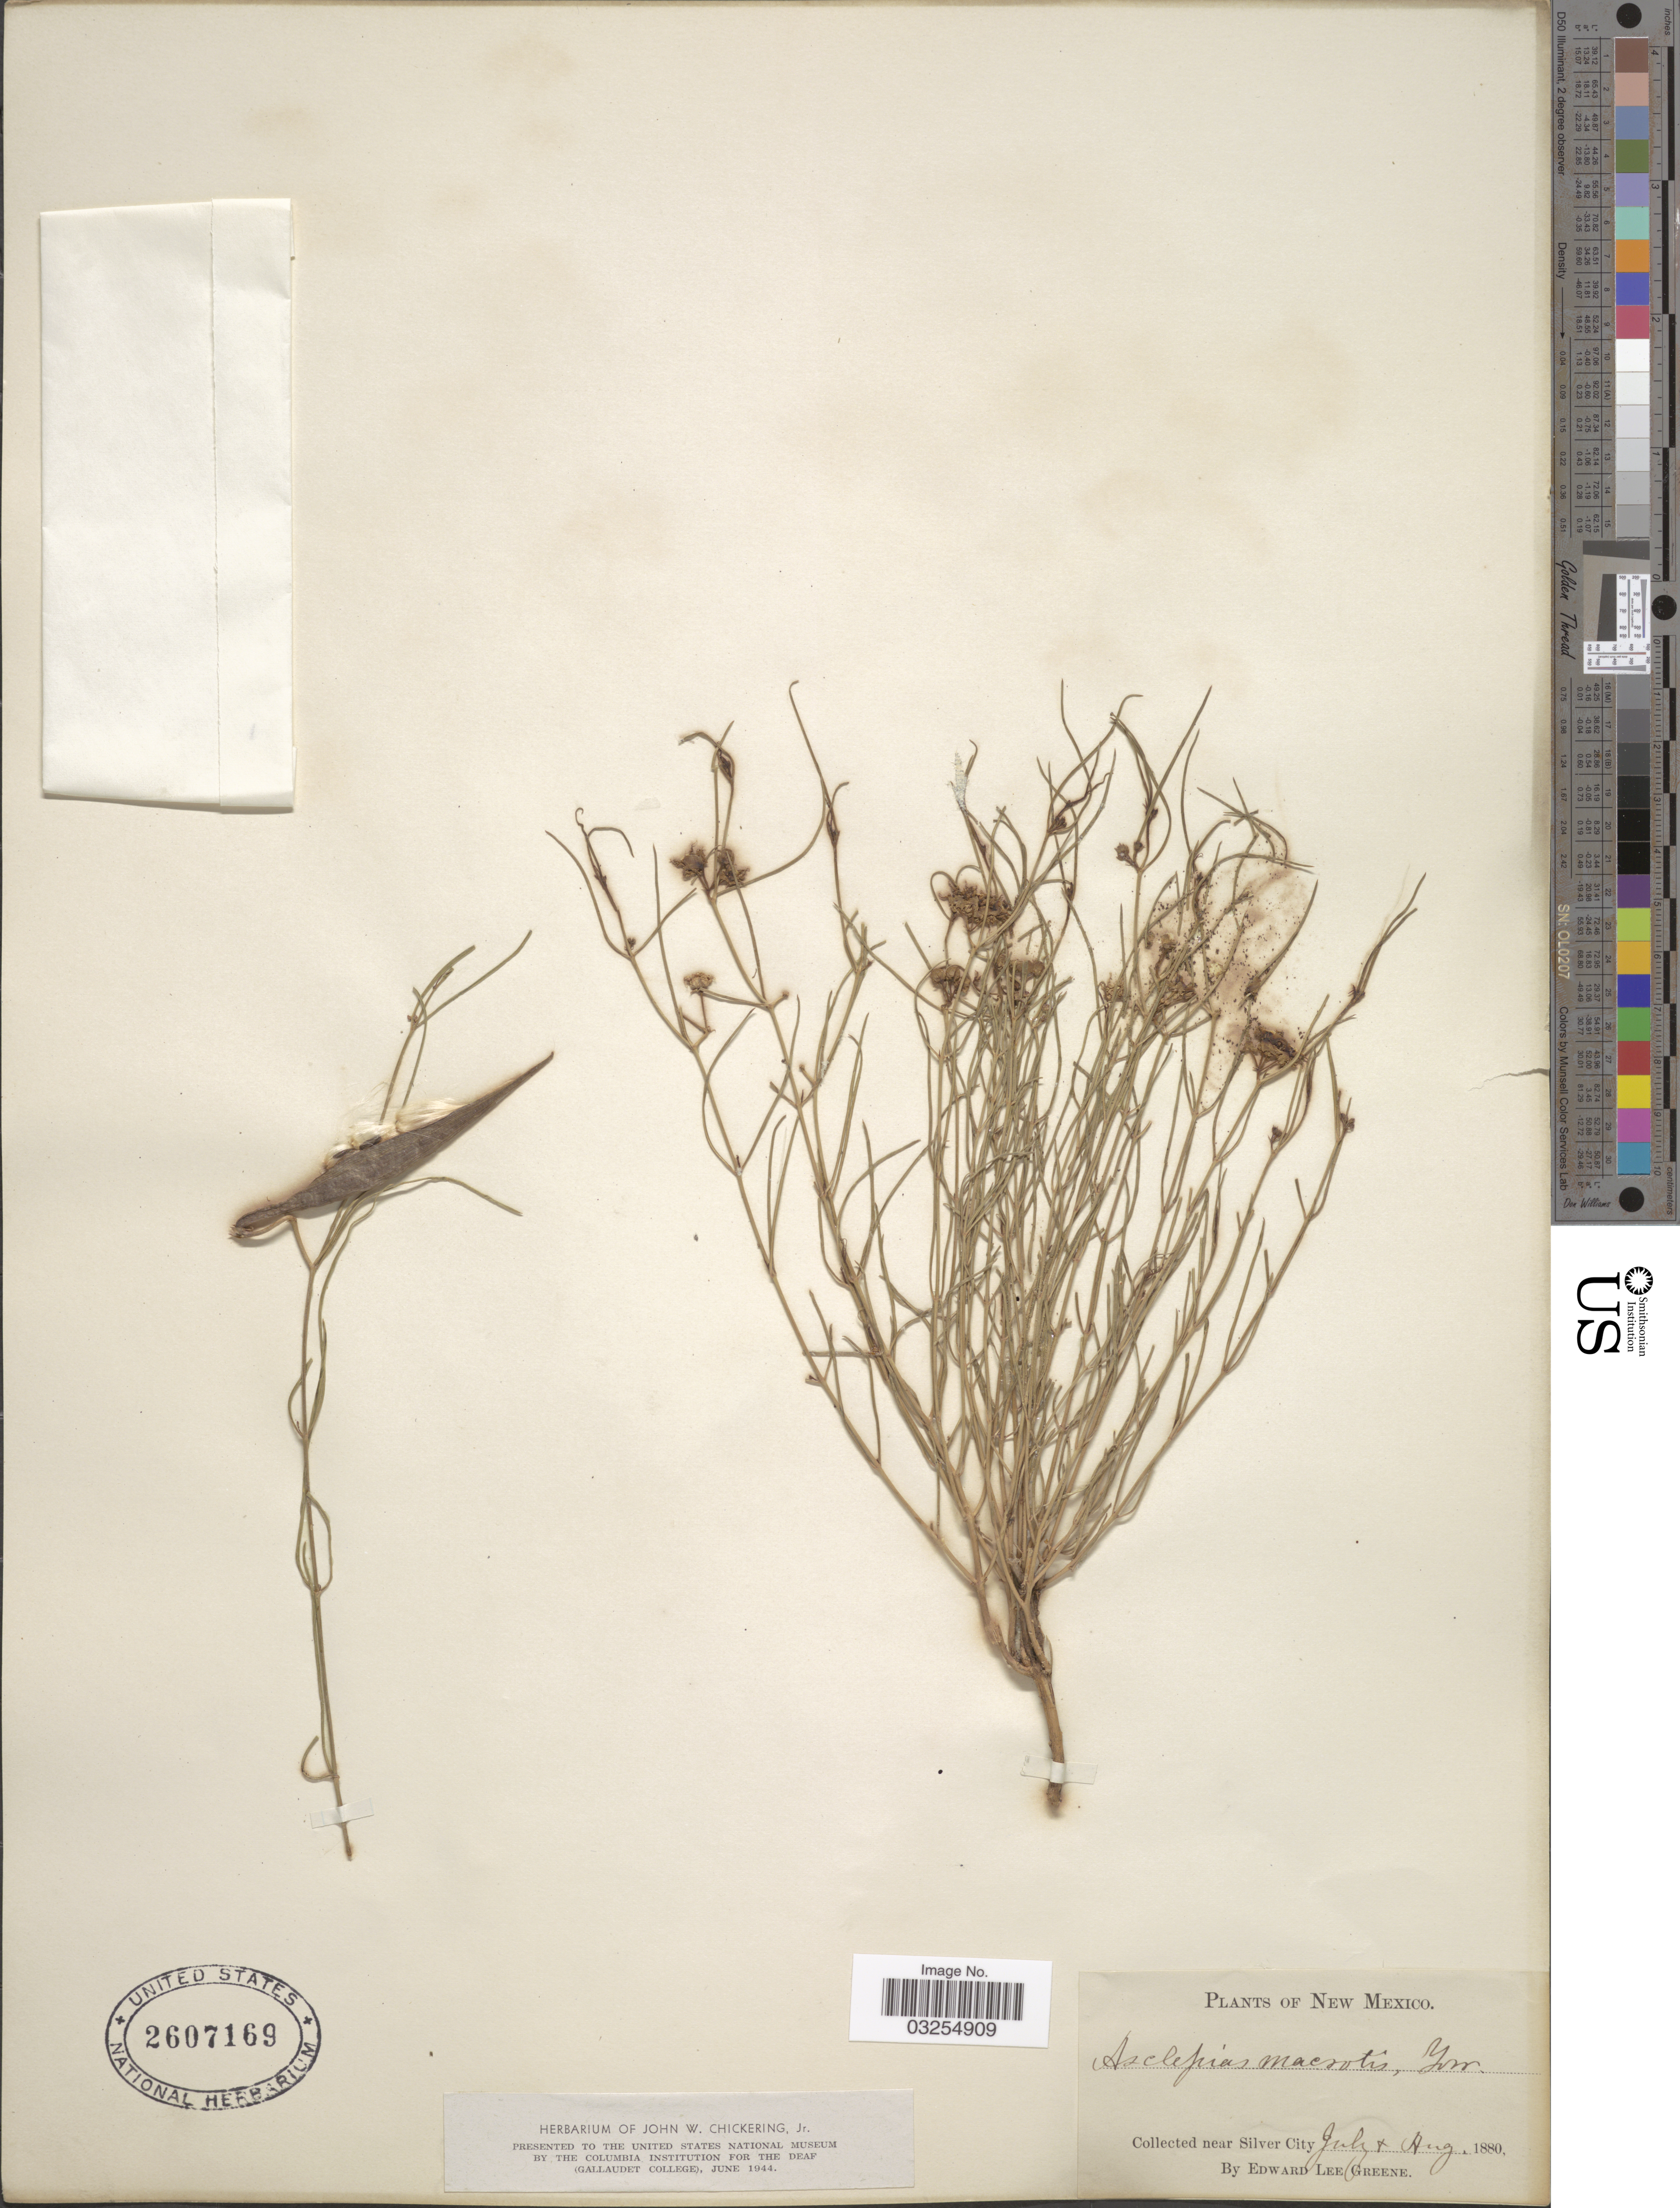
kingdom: Plantae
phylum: Tracheophyta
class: Magnoliopsida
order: Gentianales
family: Apocynaceae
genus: Asclepias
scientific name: Asclepias macrotis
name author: Torr.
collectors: E. L. Greene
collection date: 1880-07/1880-08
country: United States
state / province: New Mexico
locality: Near Silver City.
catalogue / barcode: US 2607169